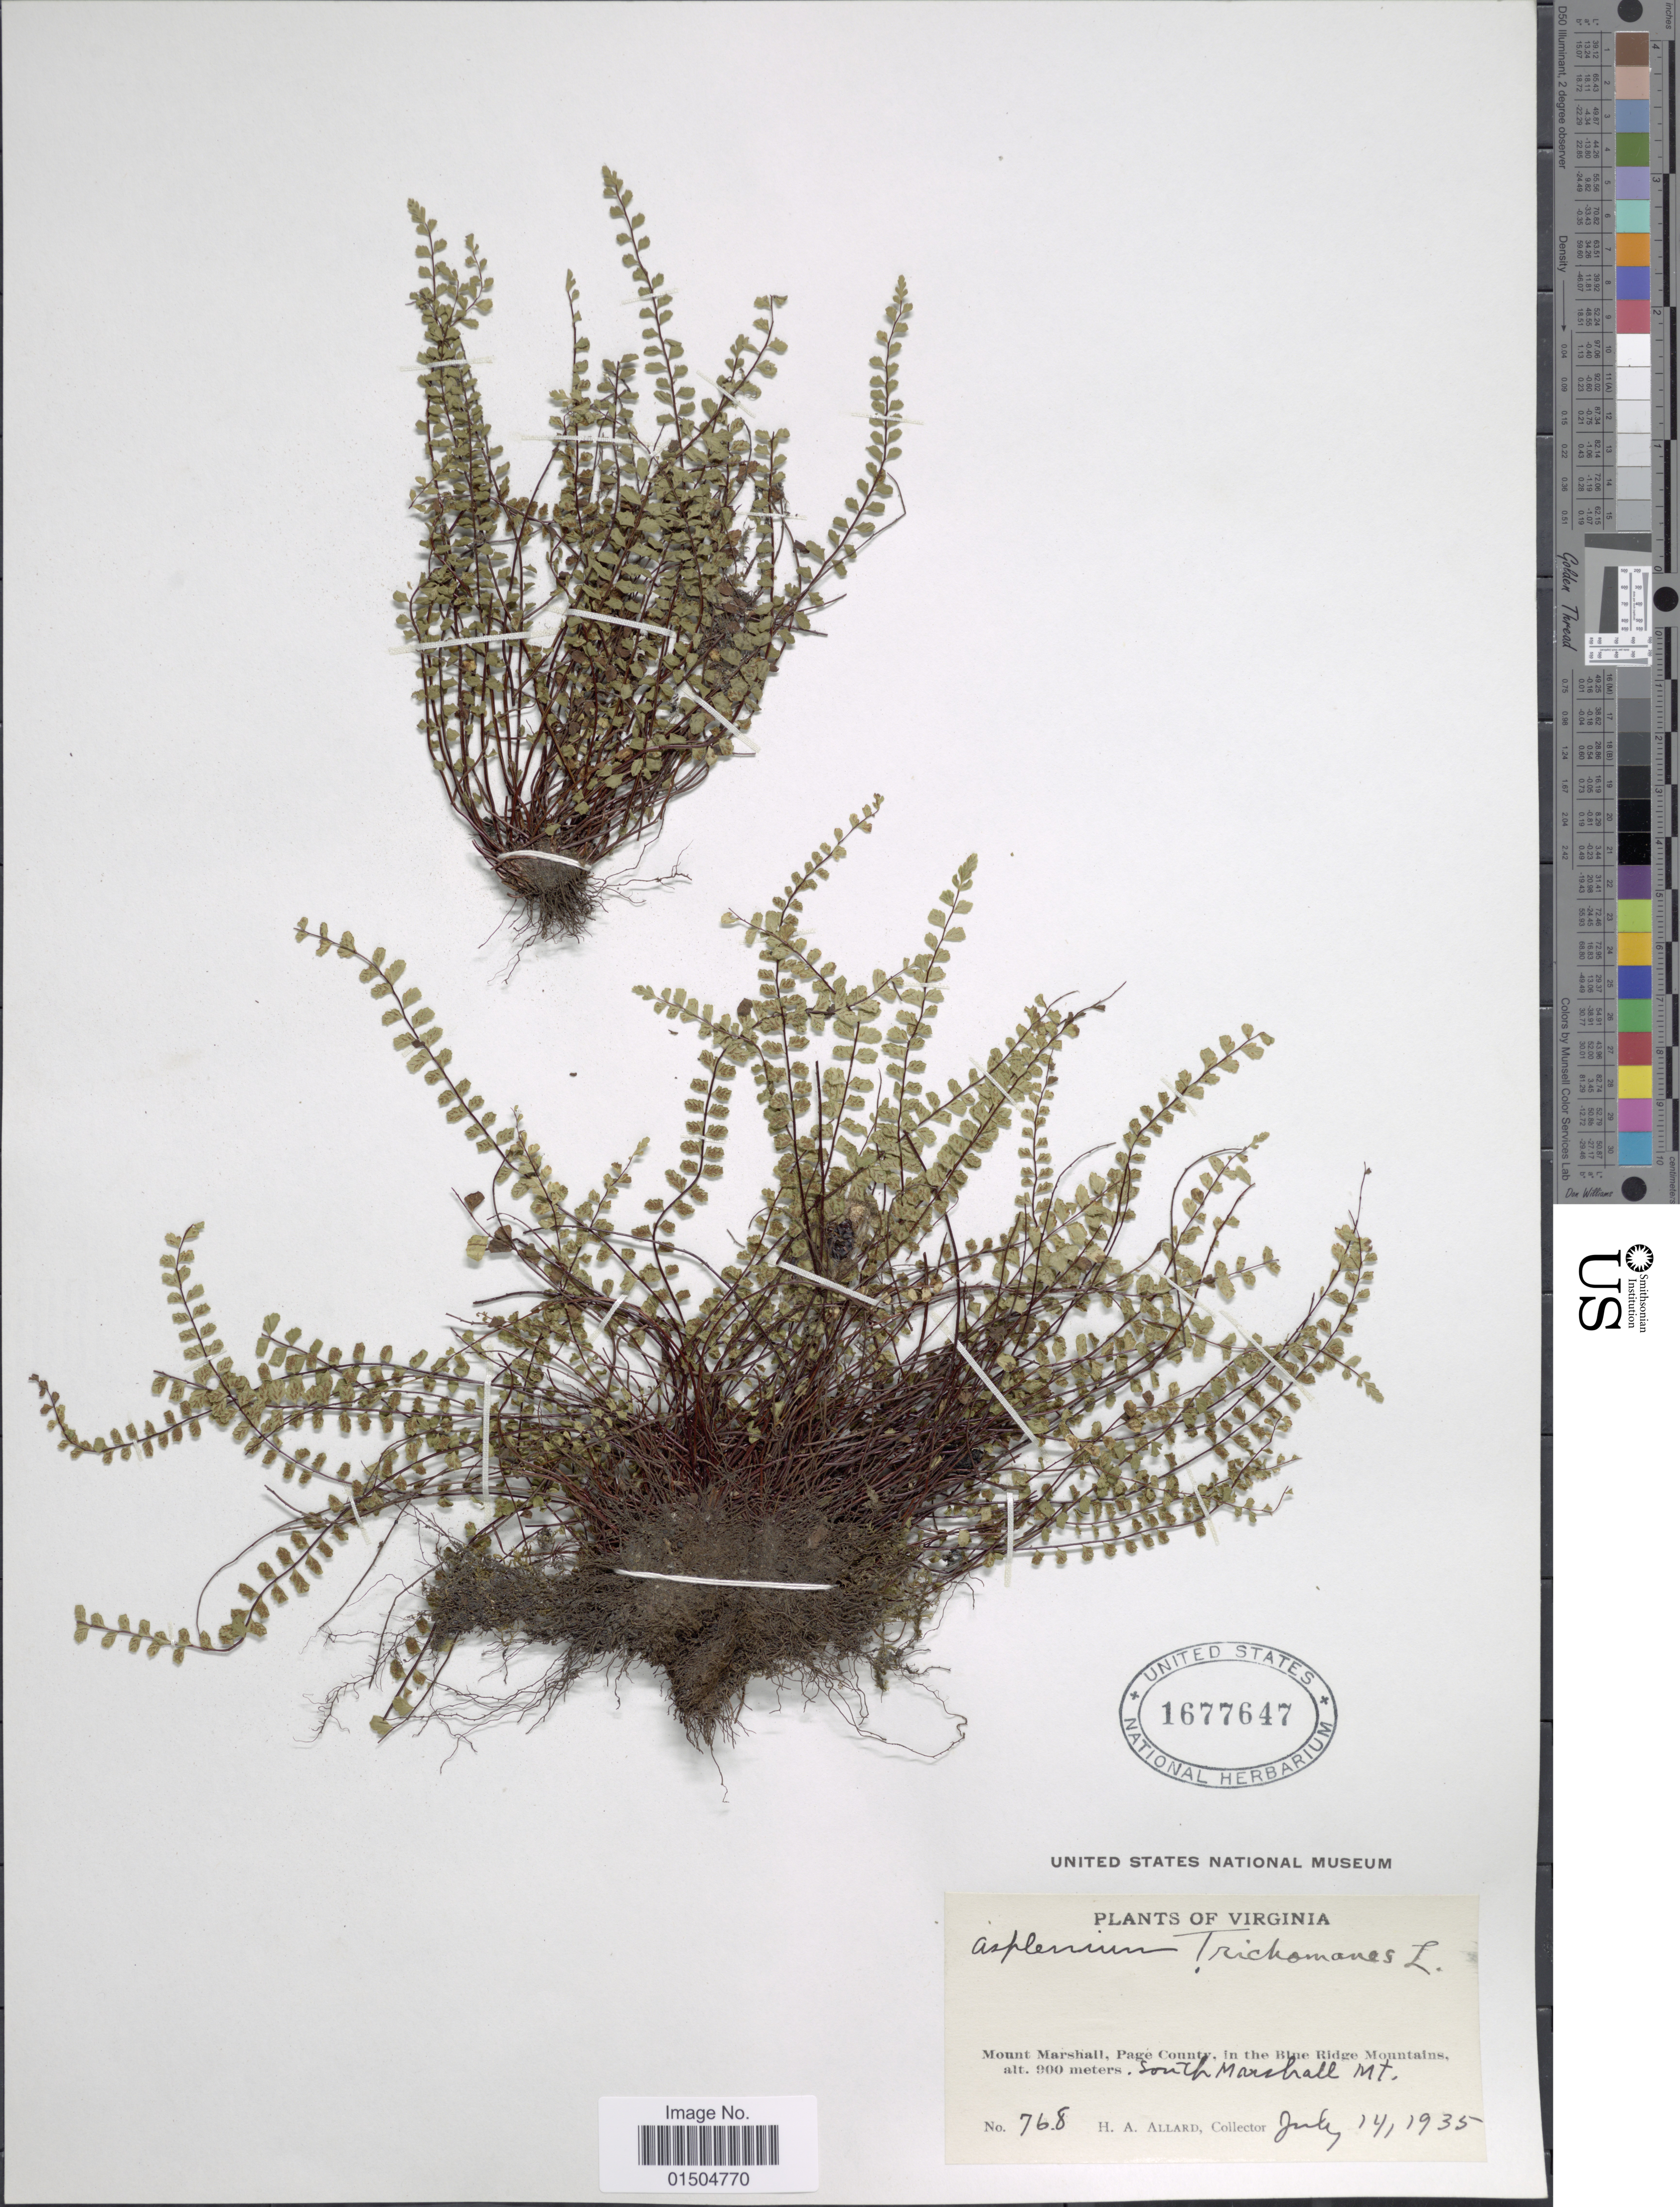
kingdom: Plantae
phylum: Tracheophyta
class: Polypodiopsida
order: Polypodiales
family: Aspleniaceae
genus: Asplenium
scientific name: Asplenium trichomanes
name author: L.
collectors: H. A. Allard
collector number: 768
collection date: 1935-07-14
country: United States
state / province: Virginia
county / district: Page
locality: Mount Marshall, in the Blue Ridge Mountains. South Marshall Mt.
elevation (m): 900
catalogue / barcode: US 1677647